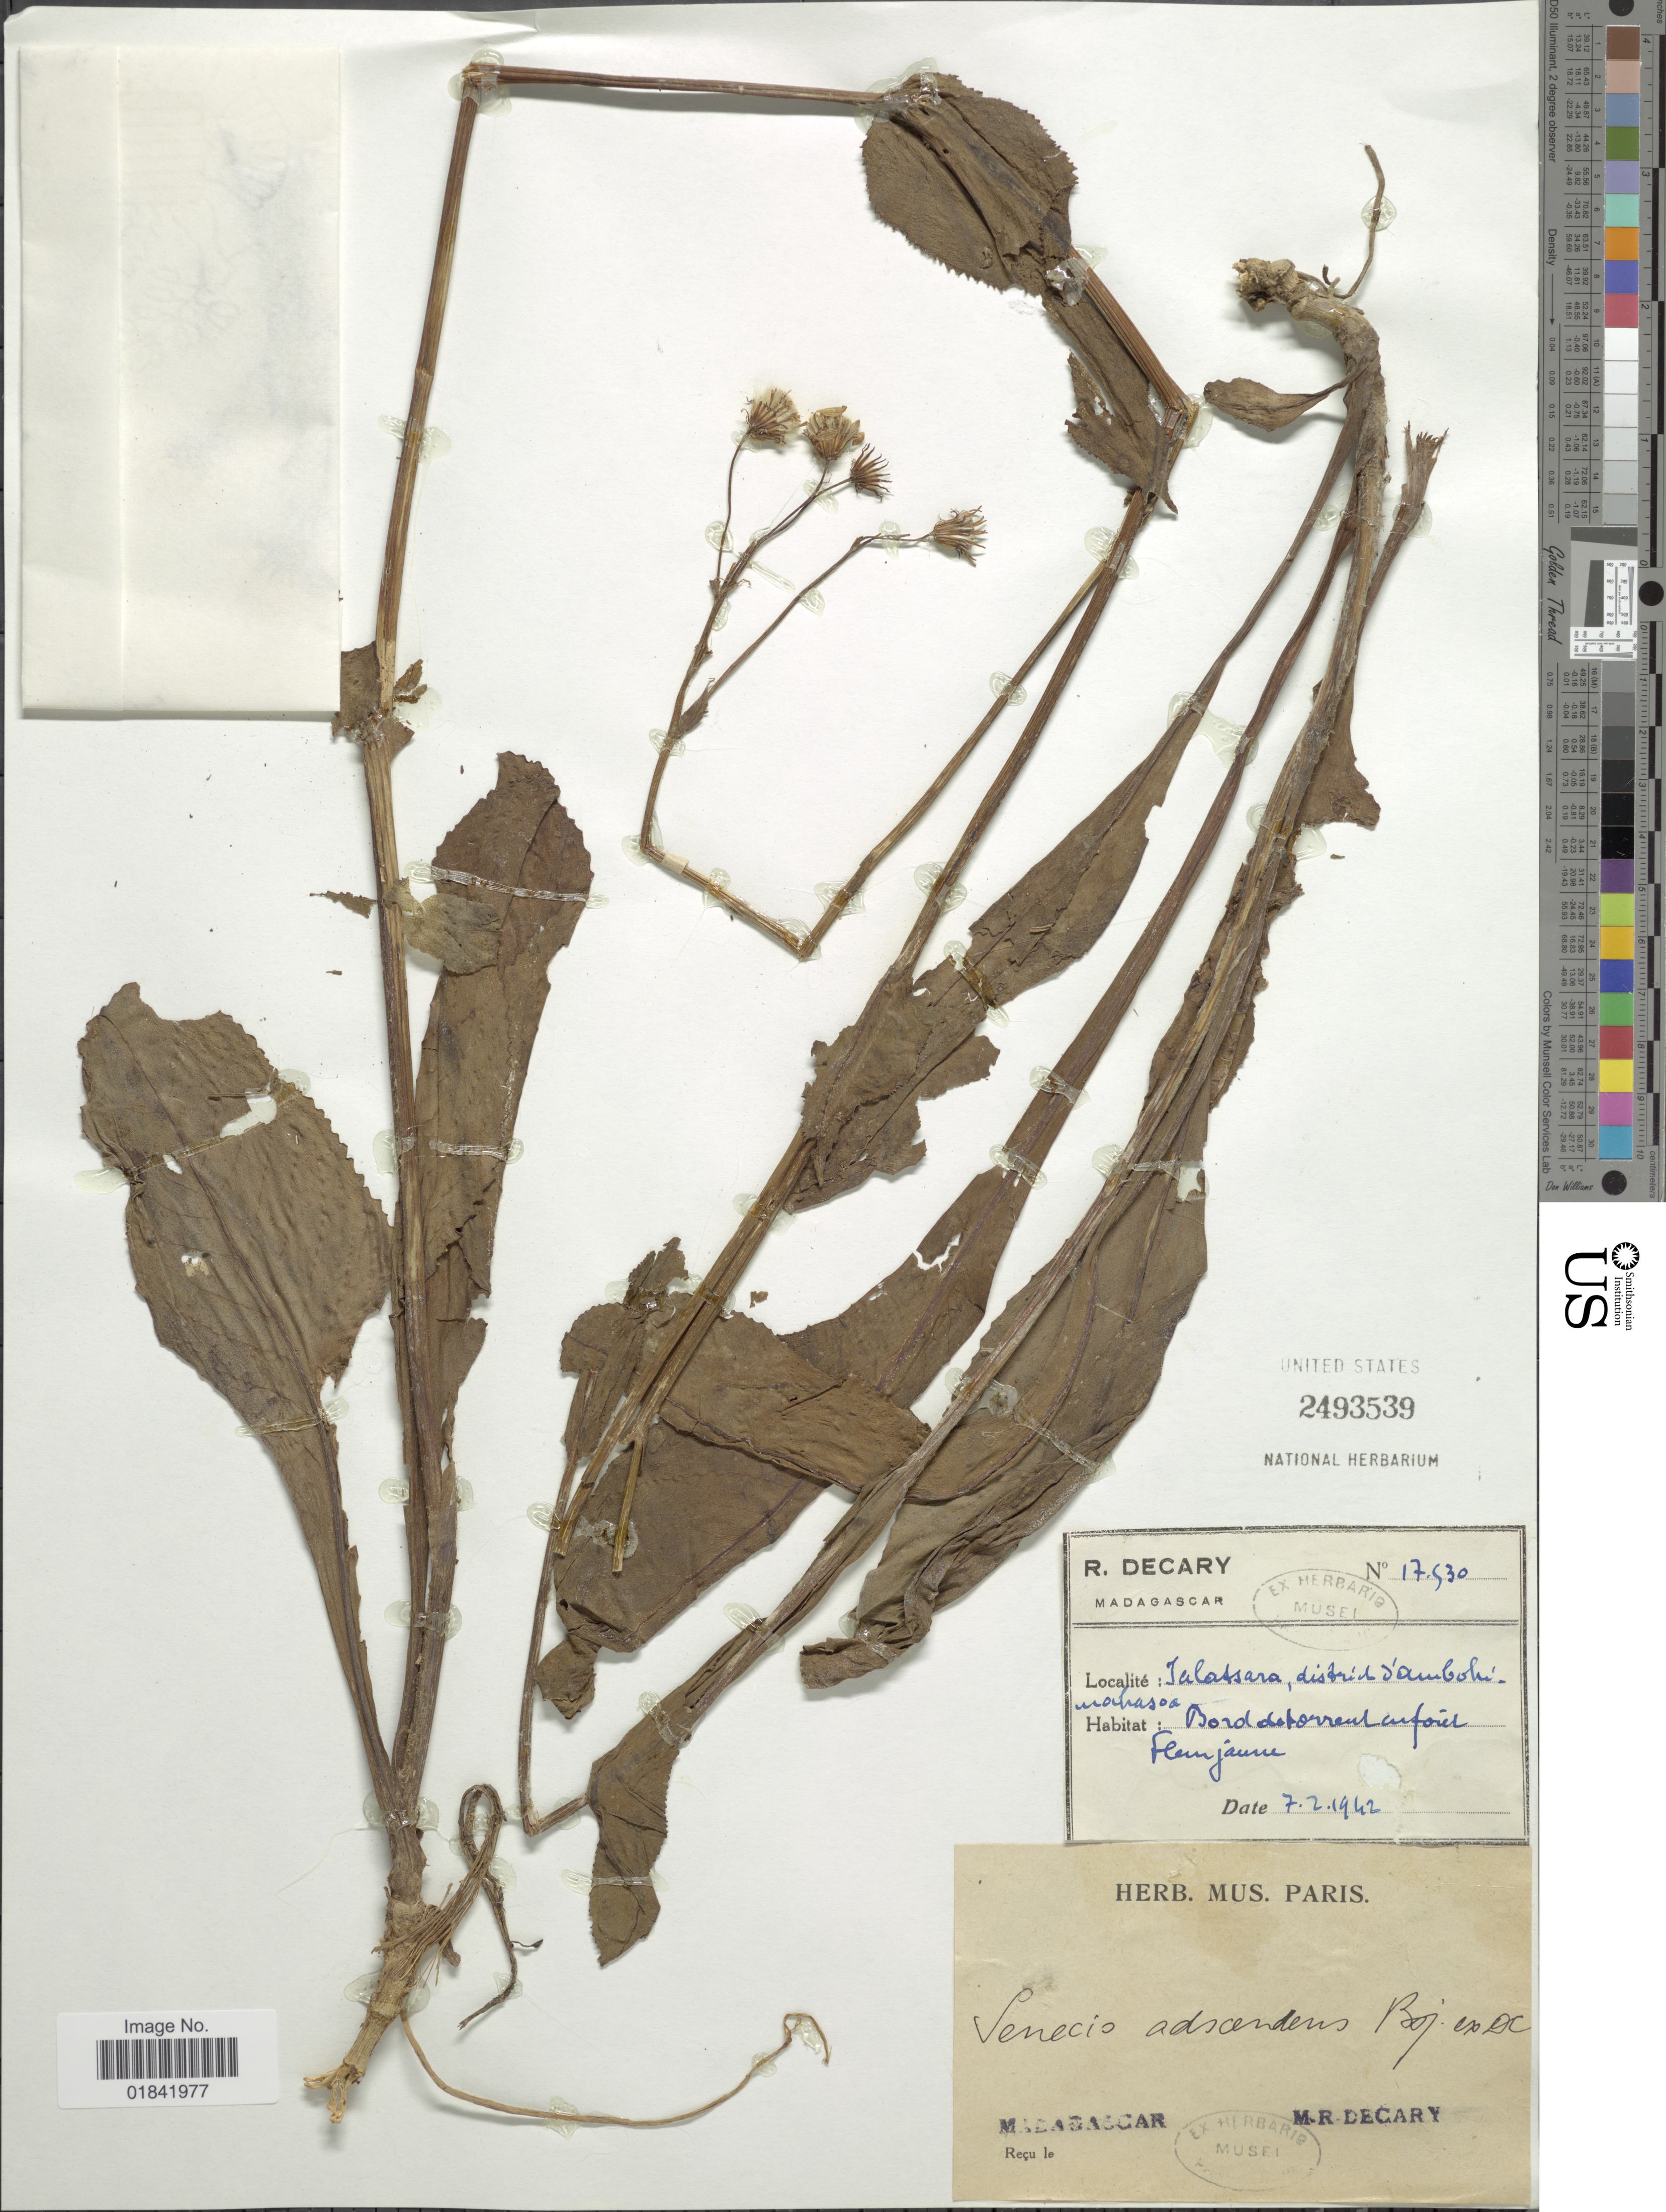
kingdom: Plantae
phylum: Tracheophyta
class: Magnoliopsida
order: Asterales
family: Asteraceae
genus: Senecio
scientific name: Senecio adscendens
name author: Bojer ex DC.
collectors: R. Decary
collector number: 17530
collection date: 1942-02-07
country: Madagascar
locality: Madagascar, Talatsara, district d'AAmbohimahasoa.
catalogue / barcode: US 2493539